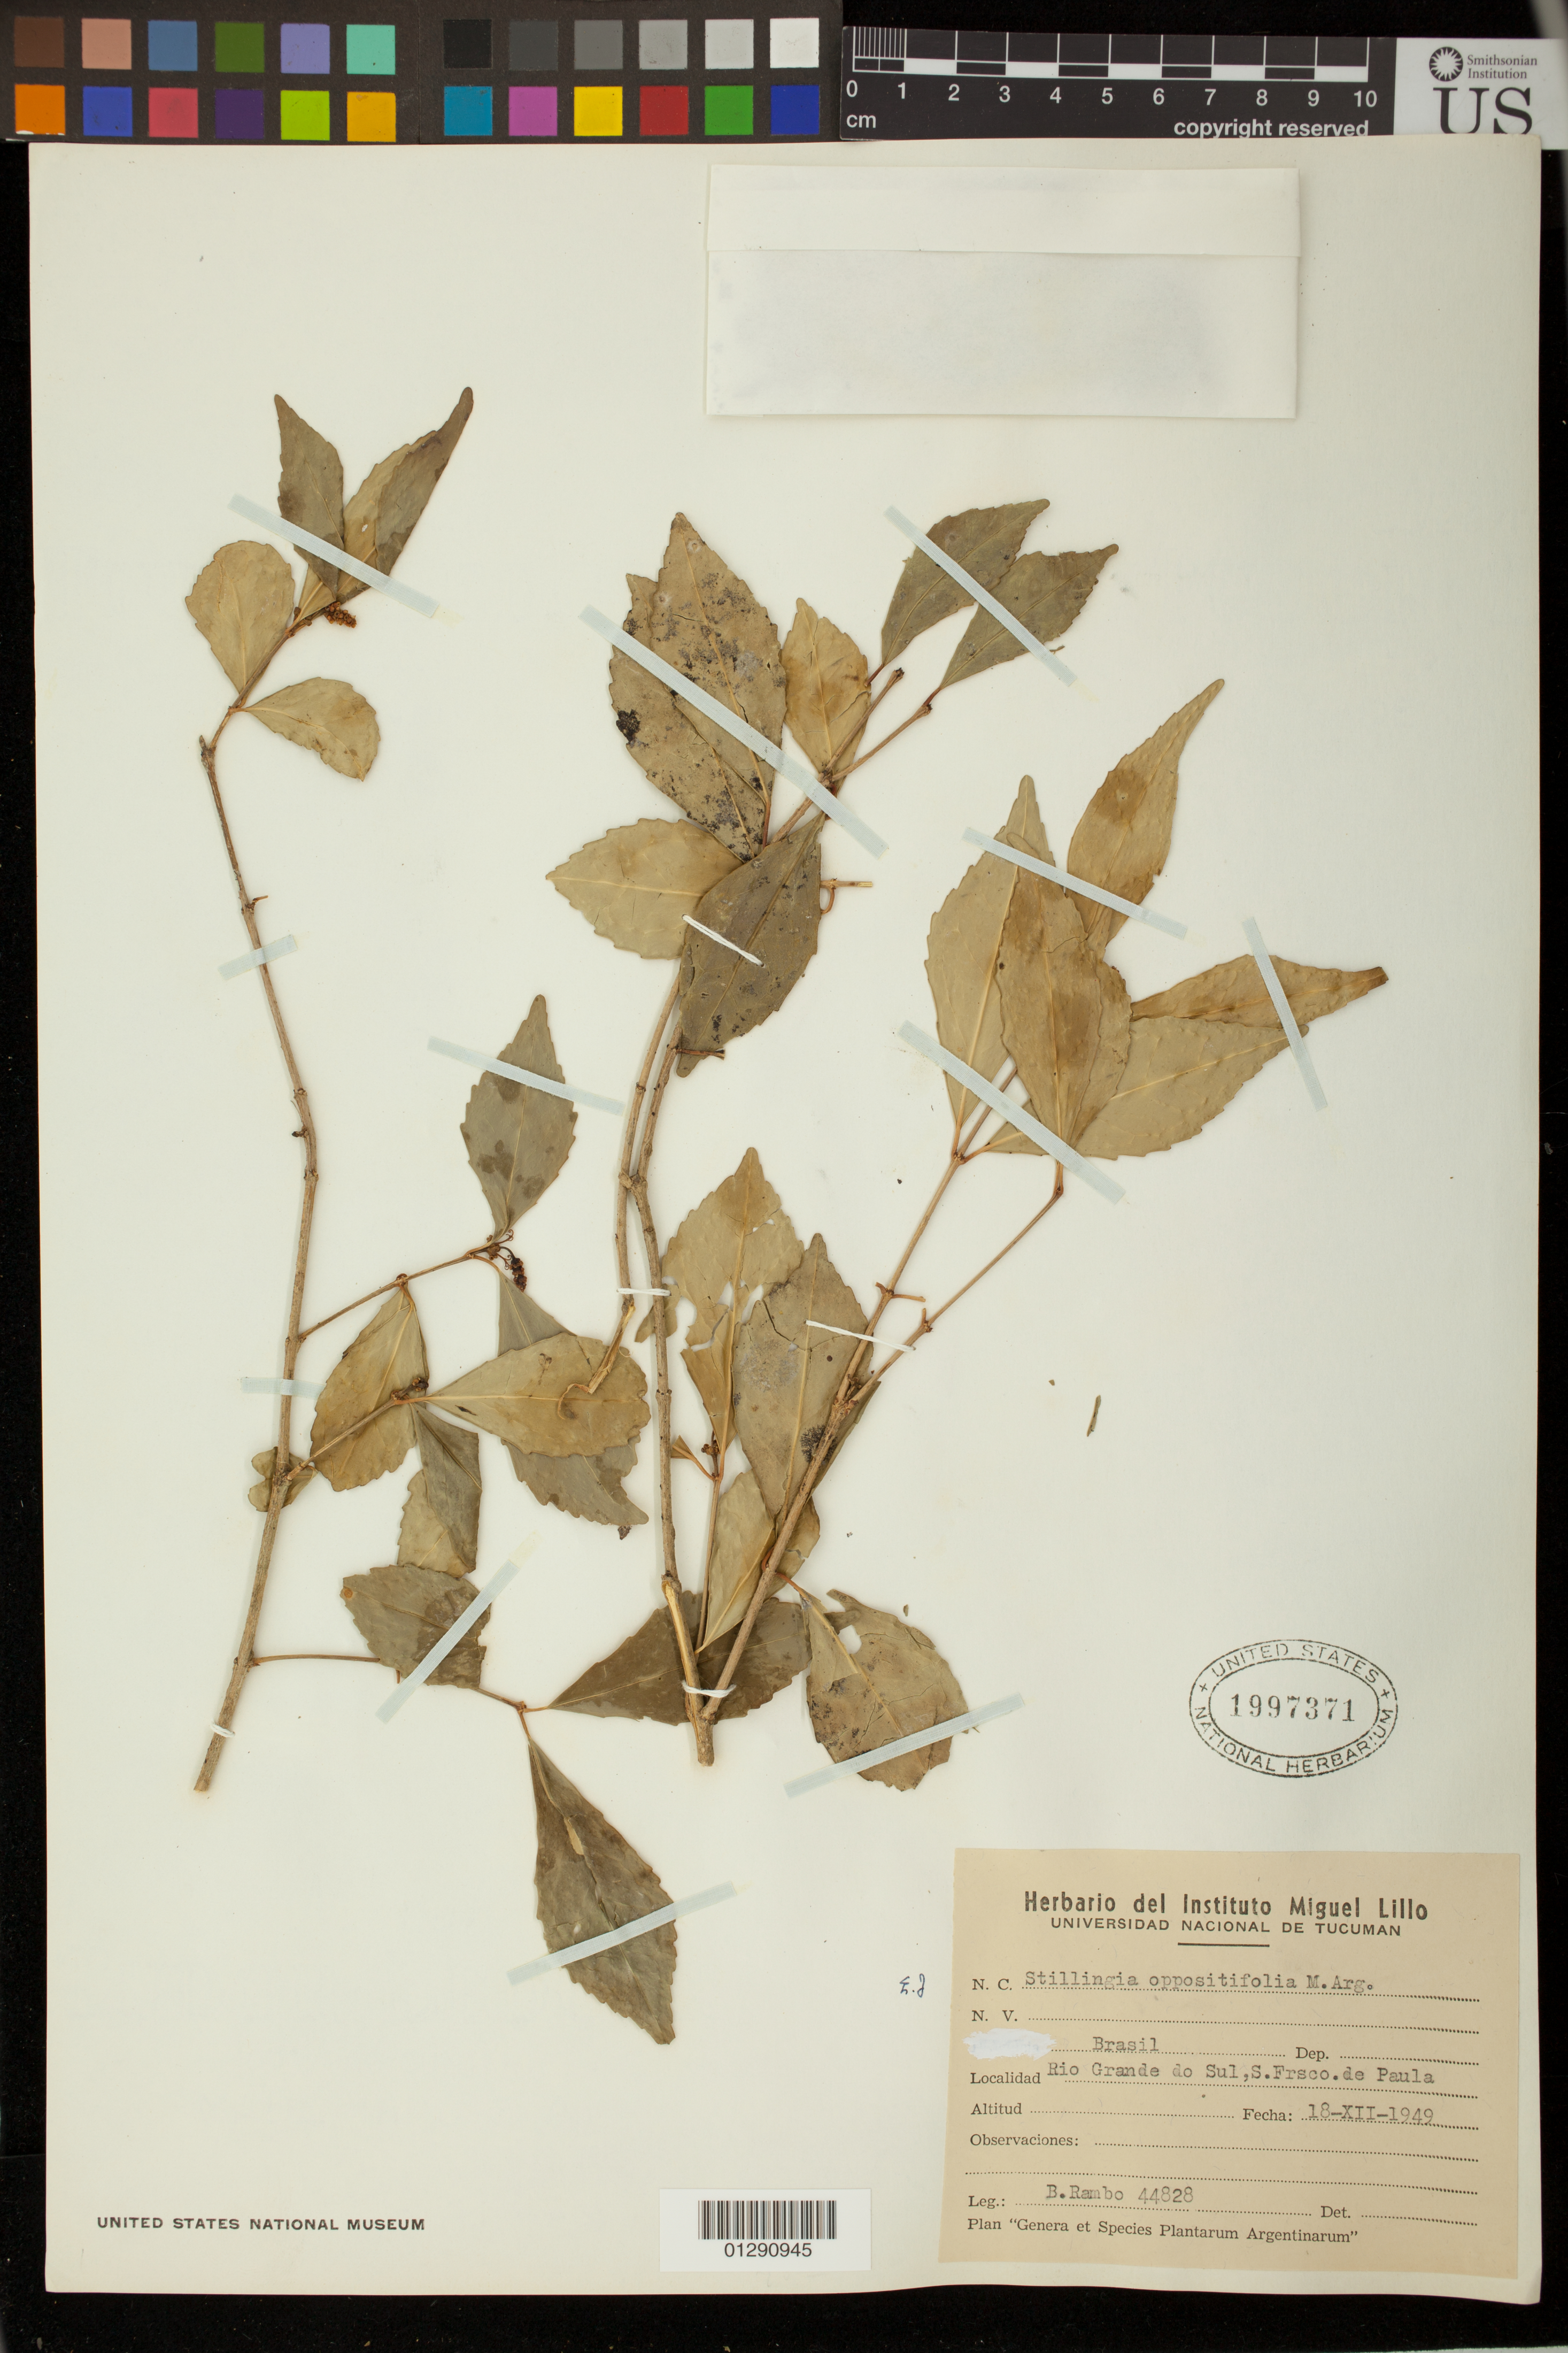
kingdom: Plantae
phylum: Tracheophyta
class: Magnoliopsida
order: Malpighiales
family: Euphorbiaceae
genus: Stillingia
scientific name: Stillingia oppositifolia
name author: Baill. ex Müll. Arg.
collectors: B. Rambo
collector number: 44828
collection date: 1949-12-18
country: Brazil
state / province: Rio Grande do Sul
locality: S. Frsco de Paula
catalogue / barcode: US 1997371